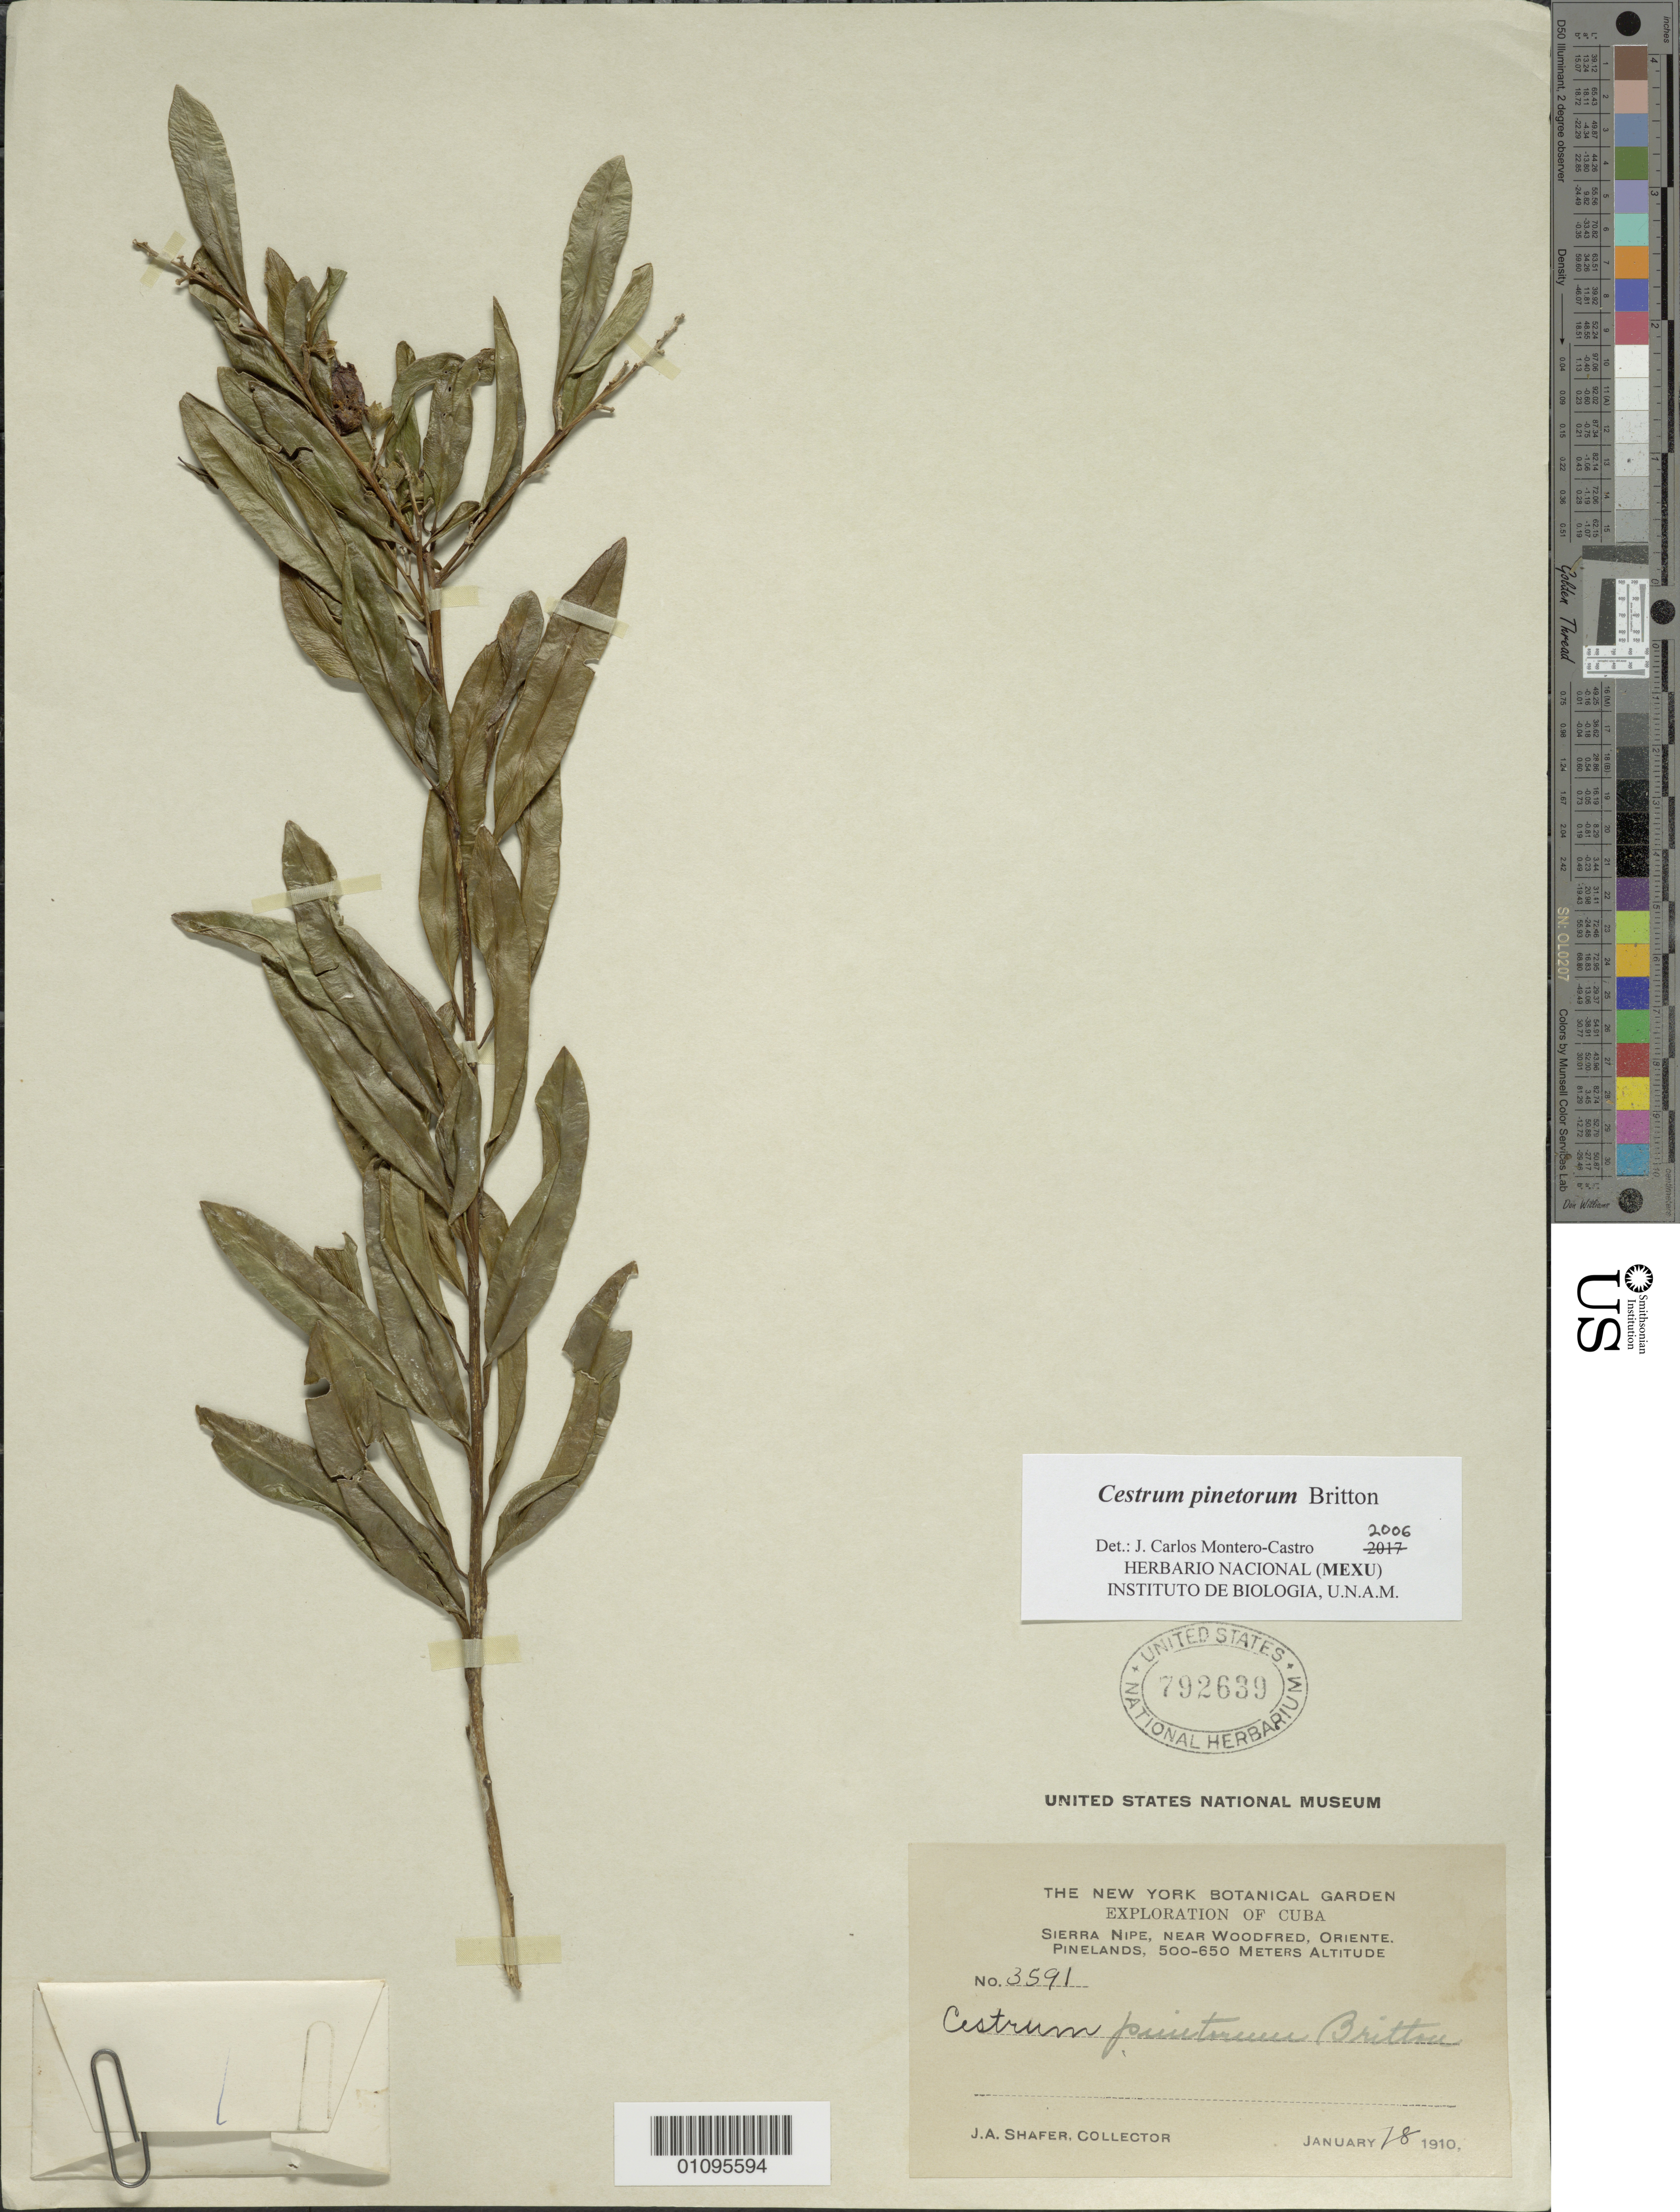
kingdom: Plantae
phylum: Tracheophyta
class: Magnoliopsida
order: Solanales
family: Solanaceae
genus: Cestrum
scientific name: Cestrum pinetorum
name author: Britton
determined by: Montero-Castro, J. C.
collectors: J. A. Shafer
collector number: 3591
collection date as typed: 18 Jan 1910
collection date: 1910-01-18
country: Cuba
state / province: Holguín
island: Cuba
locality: Sierra Nipe, near Woodfred [Oriente]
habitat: Pinelands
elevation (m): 500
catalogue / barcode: US 792639